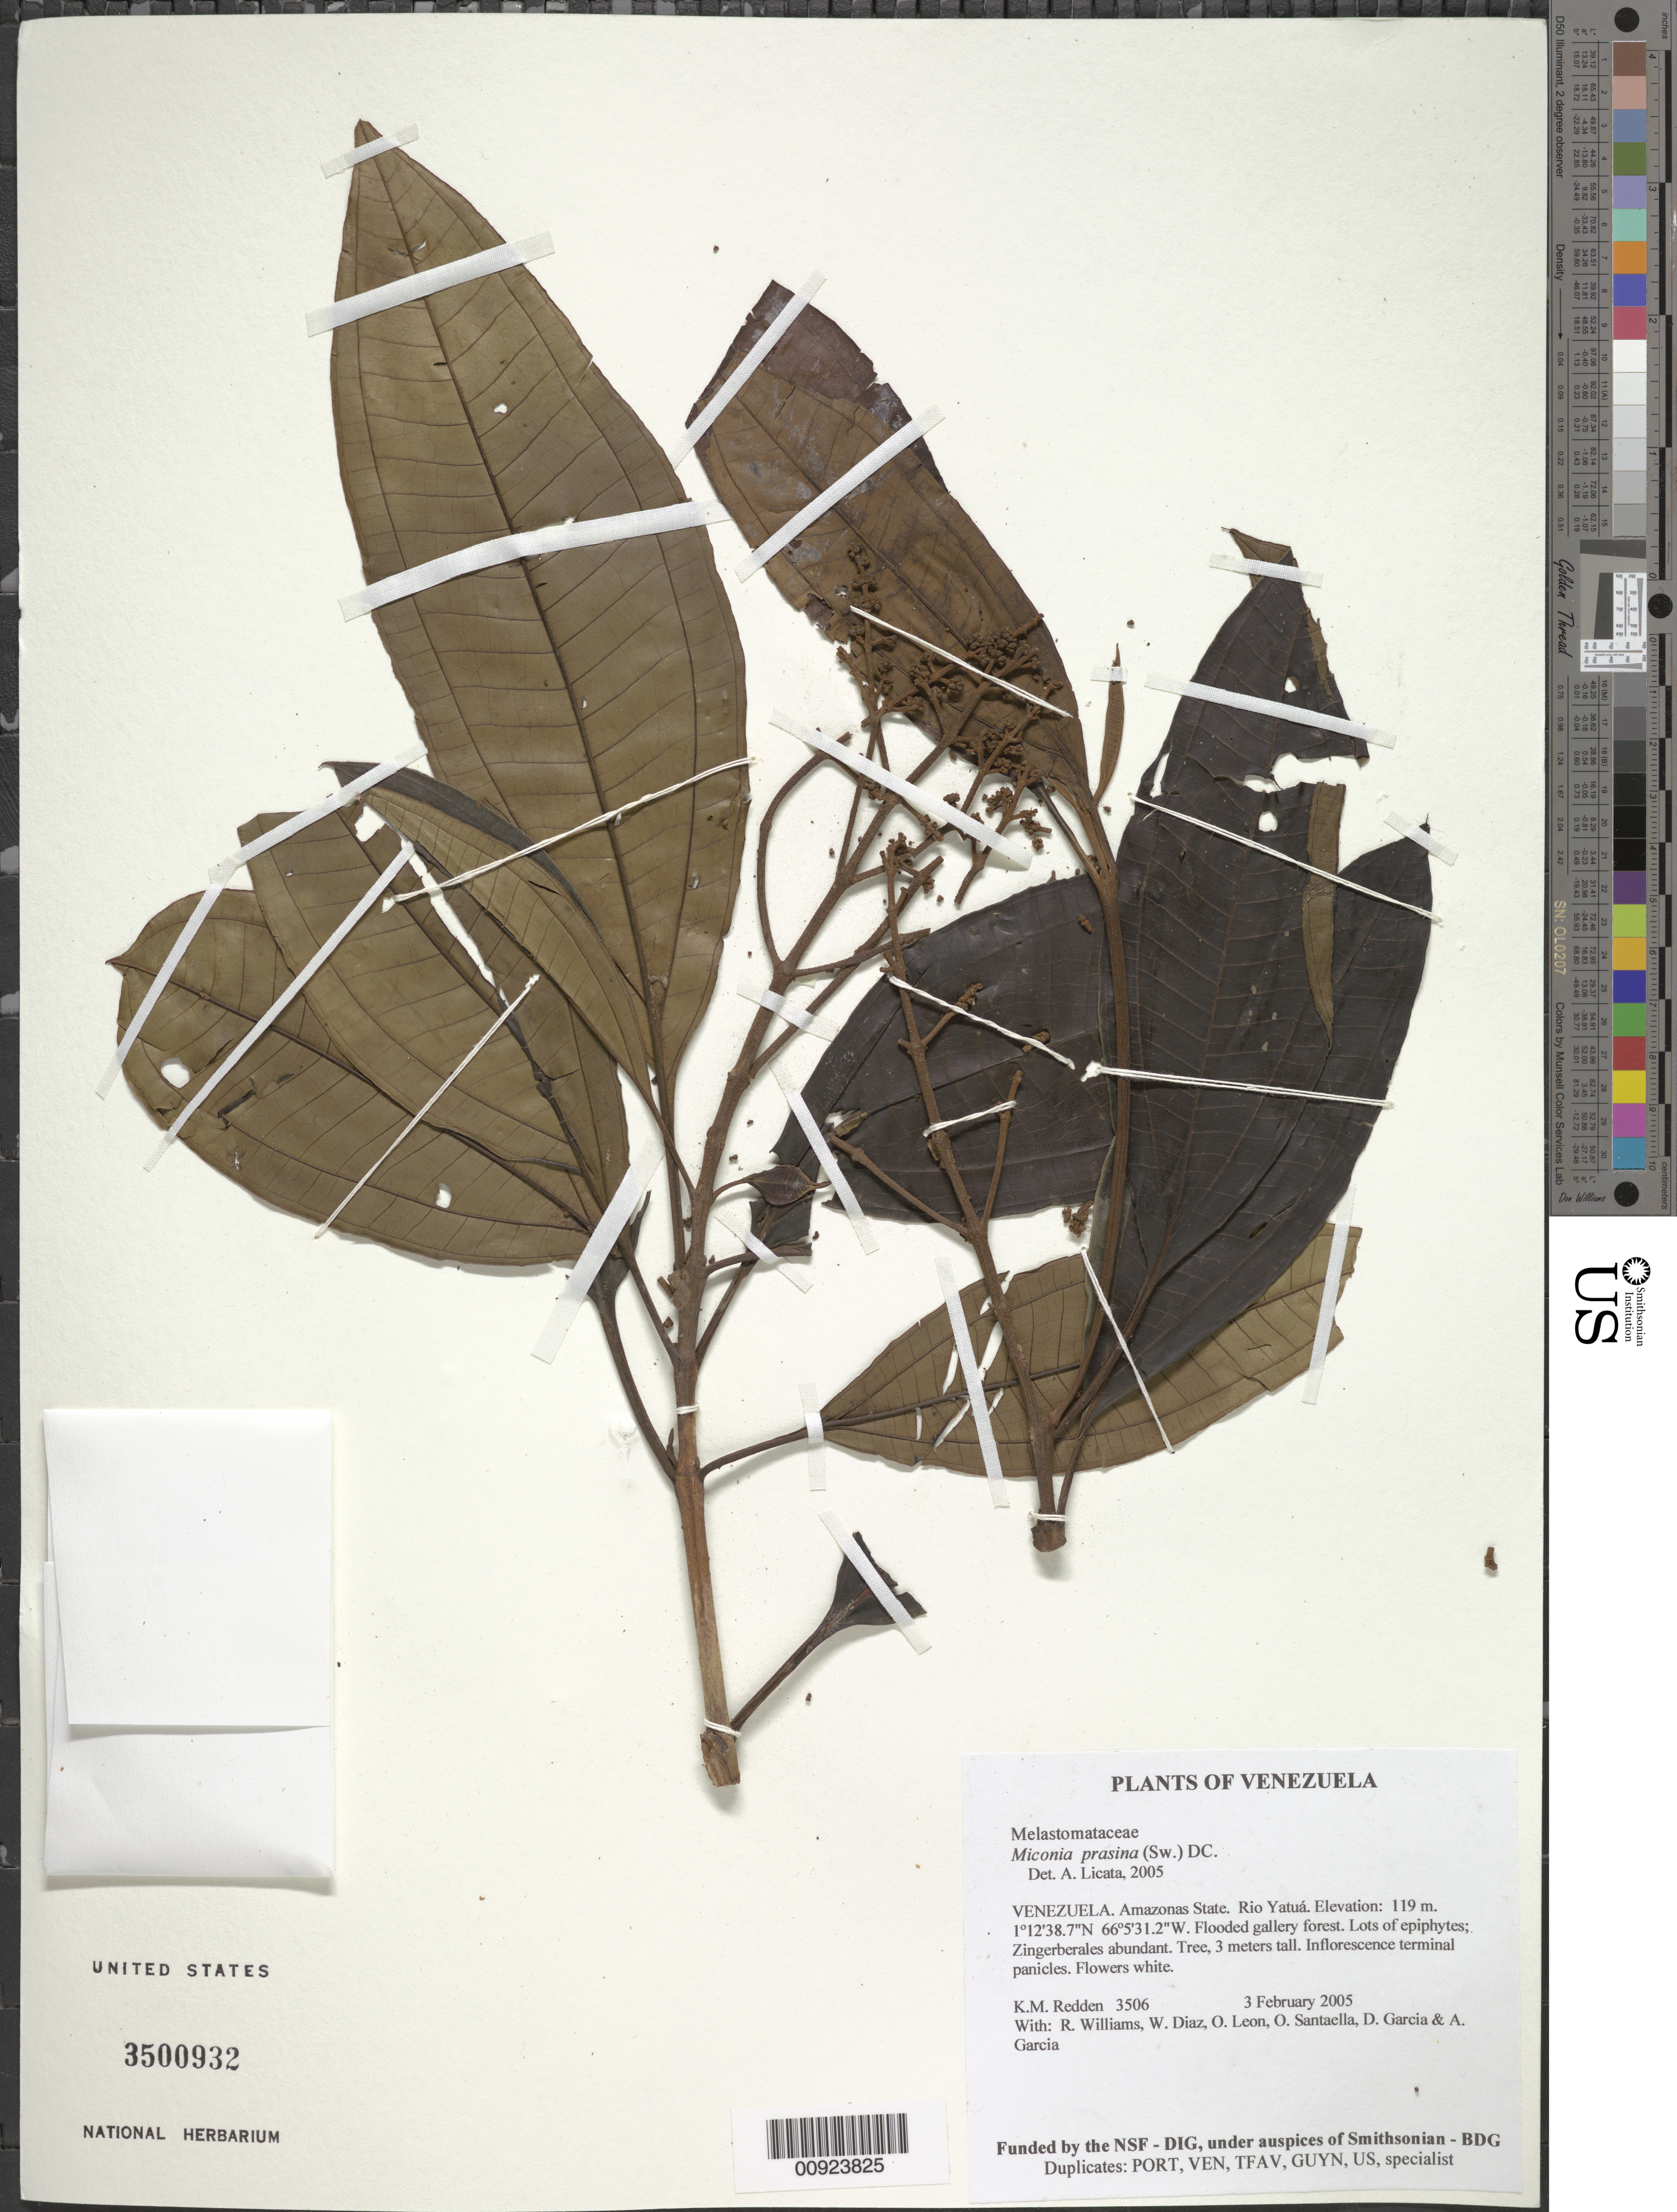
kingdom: Plantae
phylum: Tracheophyta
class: Magnoliopsida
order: Myrtales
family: Melastomataceae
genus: Miconia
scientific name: Miconia prasina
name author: (Sw.) DC.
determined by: Licata, A., (PORT), Univ. Nac. Exp. de los Llanos Ezequiel Zamora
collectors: K. M. Redden, R. Williams, W. Díaz P., O. León, O. Santaella, D. Garcia & A. Garcia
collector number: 3506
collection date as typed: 3 February 2005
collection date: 2005-02-03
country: Venezuela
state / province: Amazonas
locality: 15 - Rio Yatuá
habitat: Flooded gallery forest. Lots of epiphytes; Zingerberales abundant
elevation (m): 119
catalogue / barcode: US 3500932